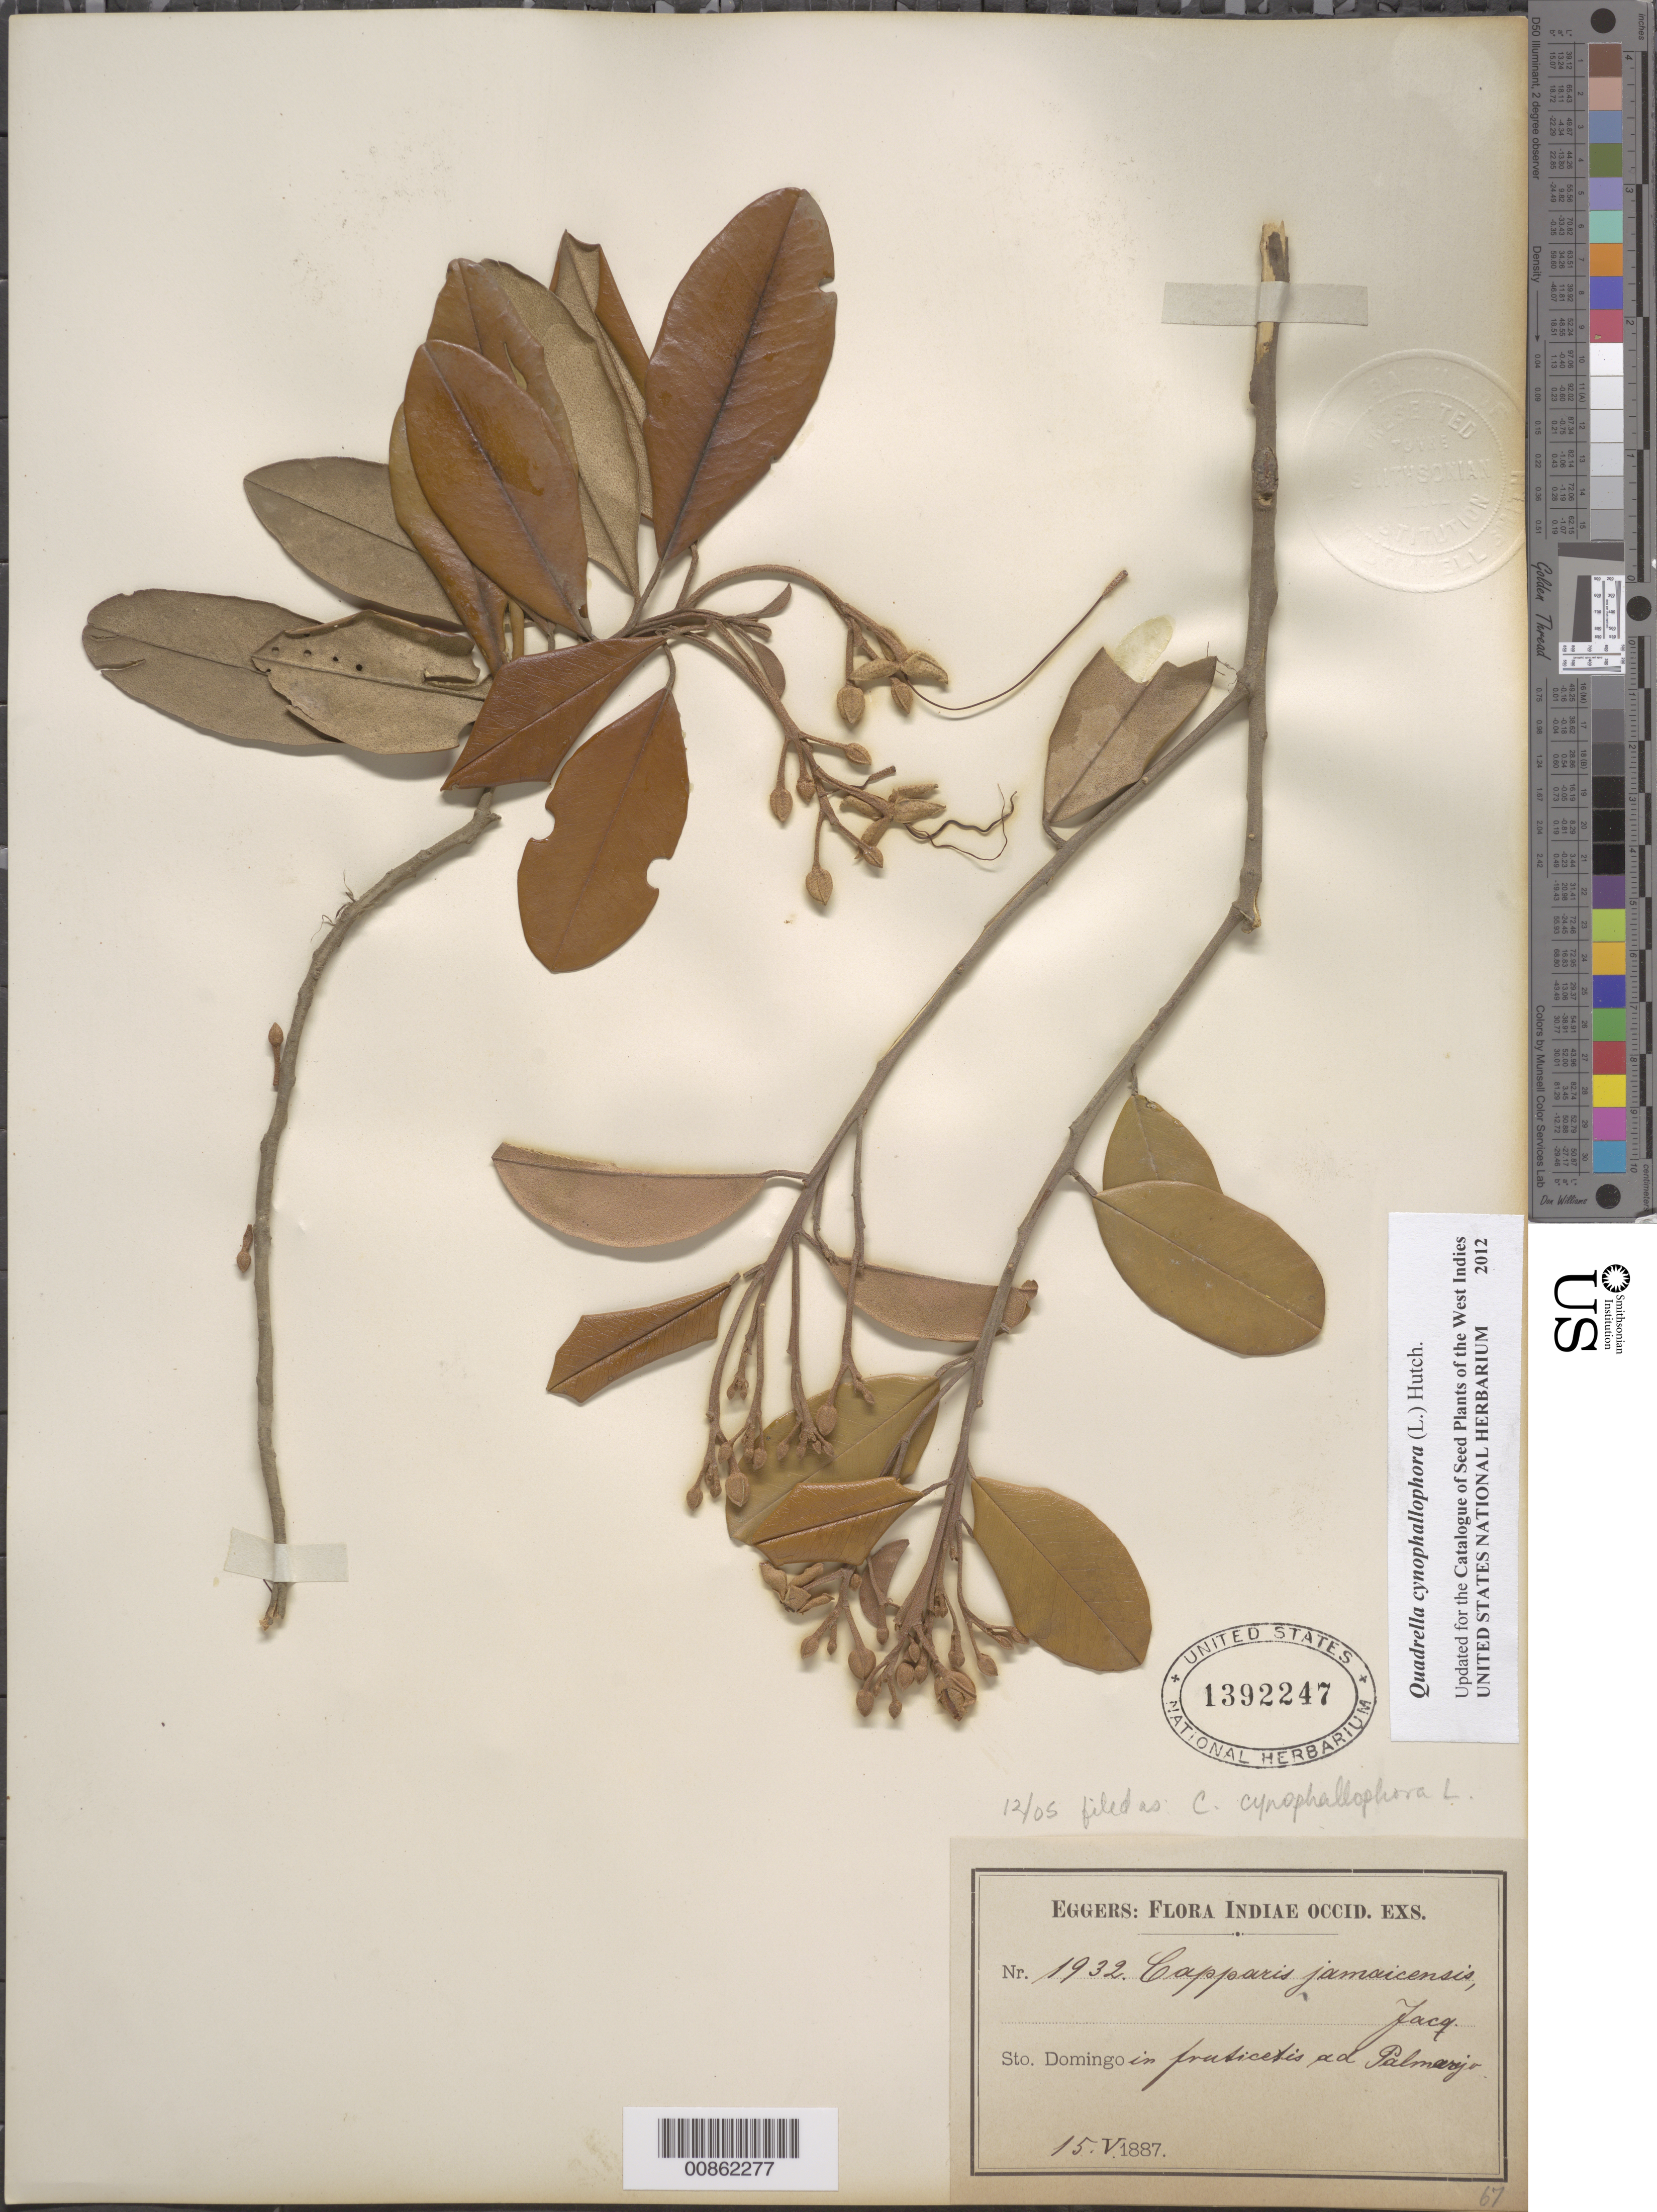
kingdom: Plantae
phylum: Tracheophyta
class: Magnoliopsida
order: Brassicales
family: Capparaceae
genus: Quadrella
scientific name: Quadrella cynophallophora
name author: (L.) Hutch.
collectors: H. F. A. von Eggers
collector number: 1932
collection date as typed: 15 May 1887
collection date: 1887-05-15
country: Dominican Republic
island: Hispaniola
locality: Ad Palmarejo.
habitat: In fruticetis.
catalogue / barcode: US 1392247